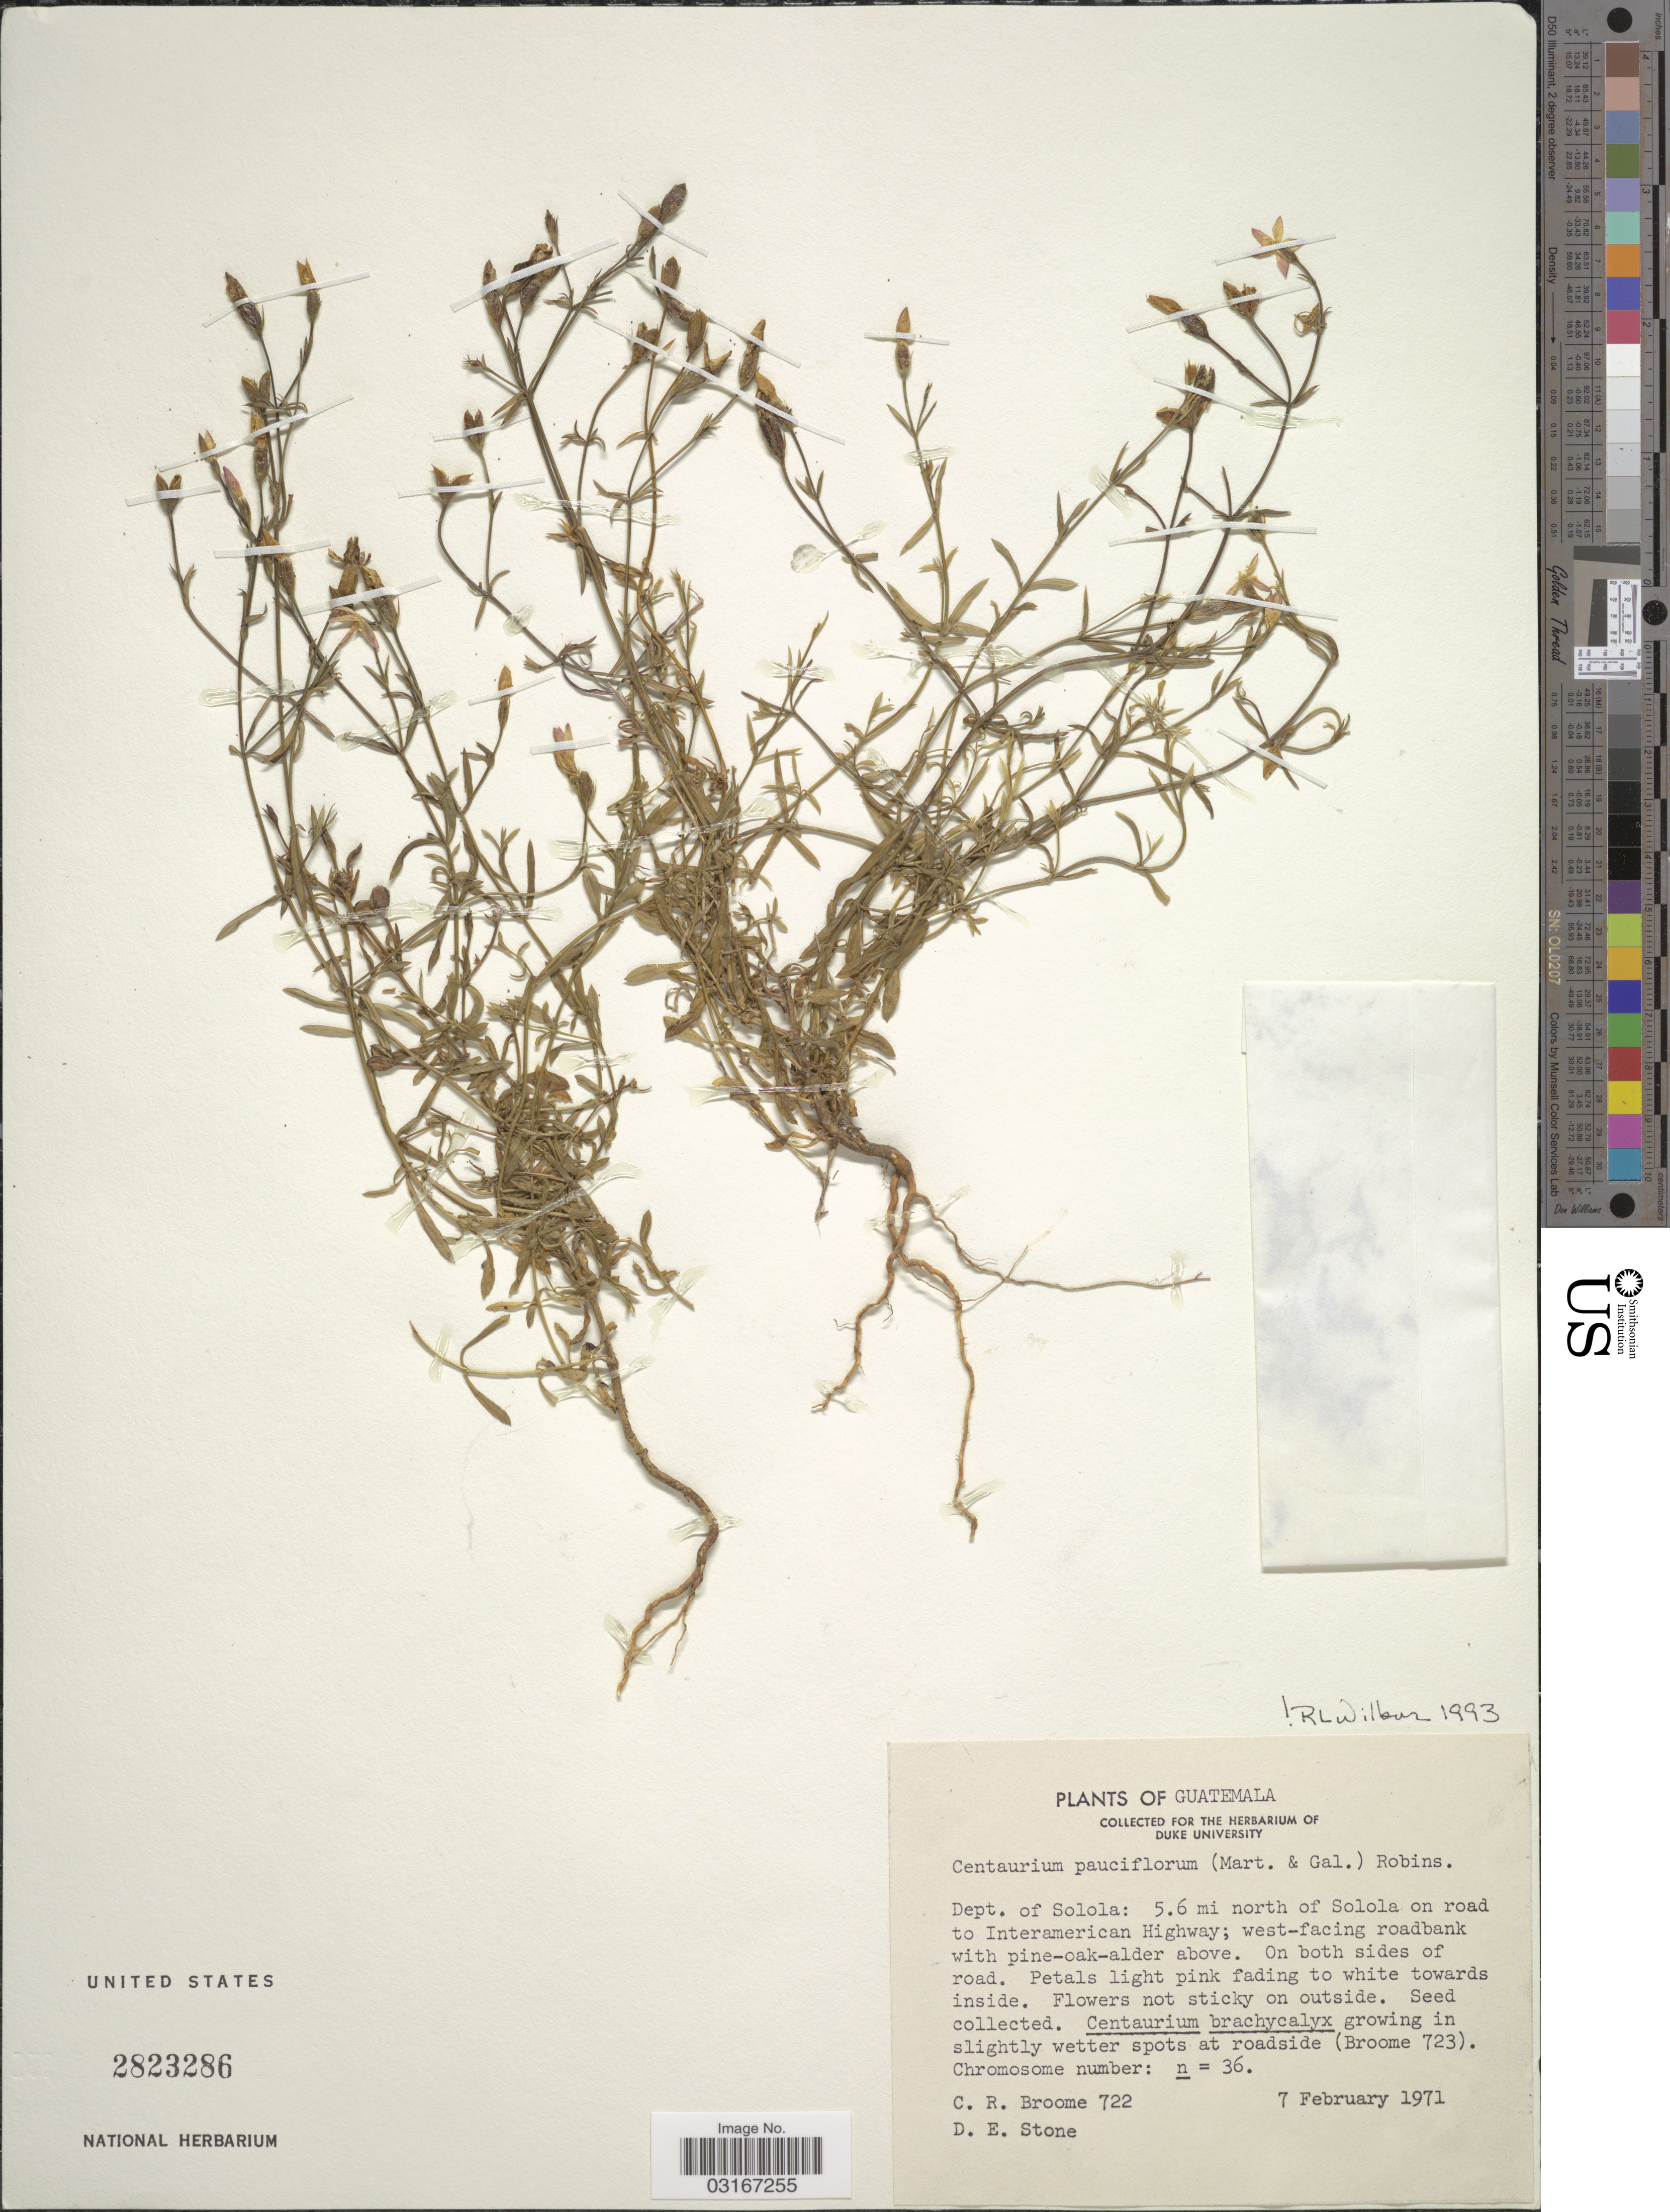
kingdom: Plantae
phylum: Tracheophyta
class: Magnoliopsida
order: Gentianales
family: Gentianaceae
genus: Centaurium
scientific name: Centaurium pauciflorum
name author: (M. Martens & Galeotti) B.L. Rob.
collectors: C. R. Broome & D. E. Stone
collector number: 722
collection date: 1971-02-07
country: Guatemala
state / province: Sololá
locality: Dept. of Solola: 5.6 mi north of Solola on road to Interamerican Highway; west-facing roadbank with pine-oak-alder above. On both sides of road.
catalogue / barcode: US 2823286